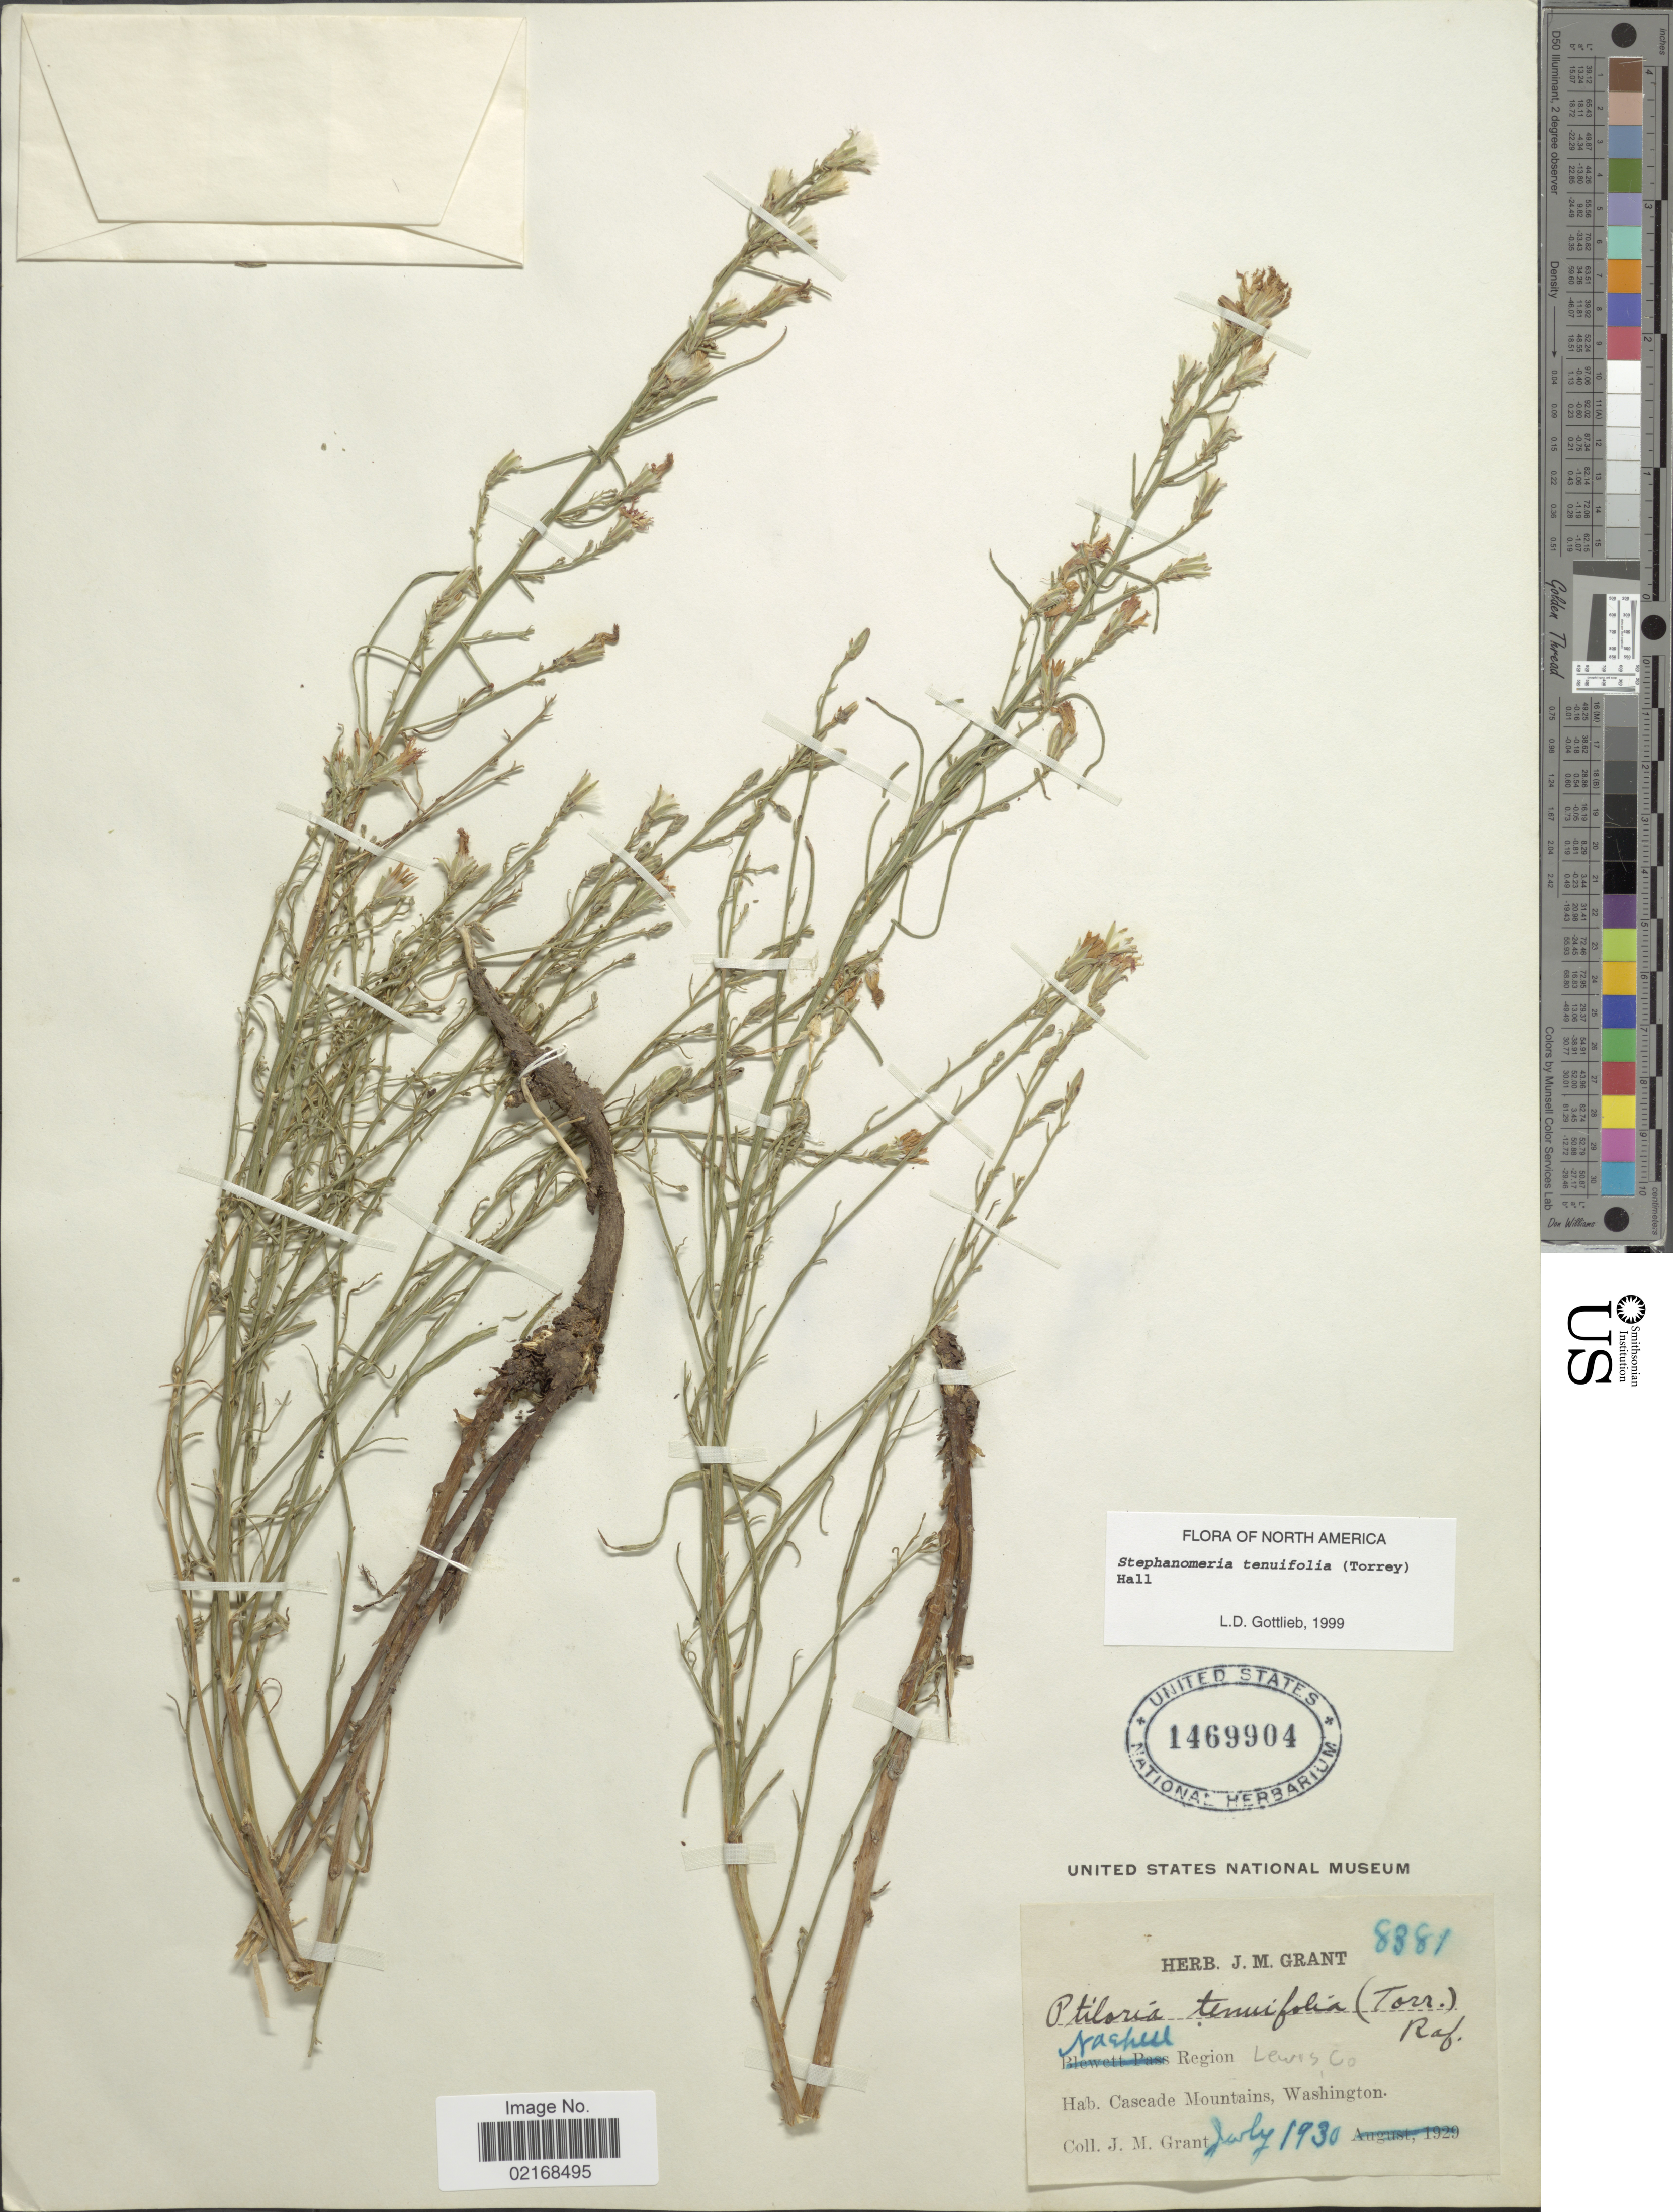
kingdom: Plantae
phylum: Tracheophyta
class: Magnoliopsida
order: Asterales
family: Asteraceae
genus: Stephanomeria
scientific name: Stephanomeria tenuifolia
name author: (Torr.) H.M. Hall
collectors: J. M. Grant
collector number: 8381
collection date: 1930-07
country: United States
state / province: Washington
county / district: Lewis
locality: Naches Region, Lewis Co., Cascade Mountains, Washington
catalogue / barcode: US 1469904